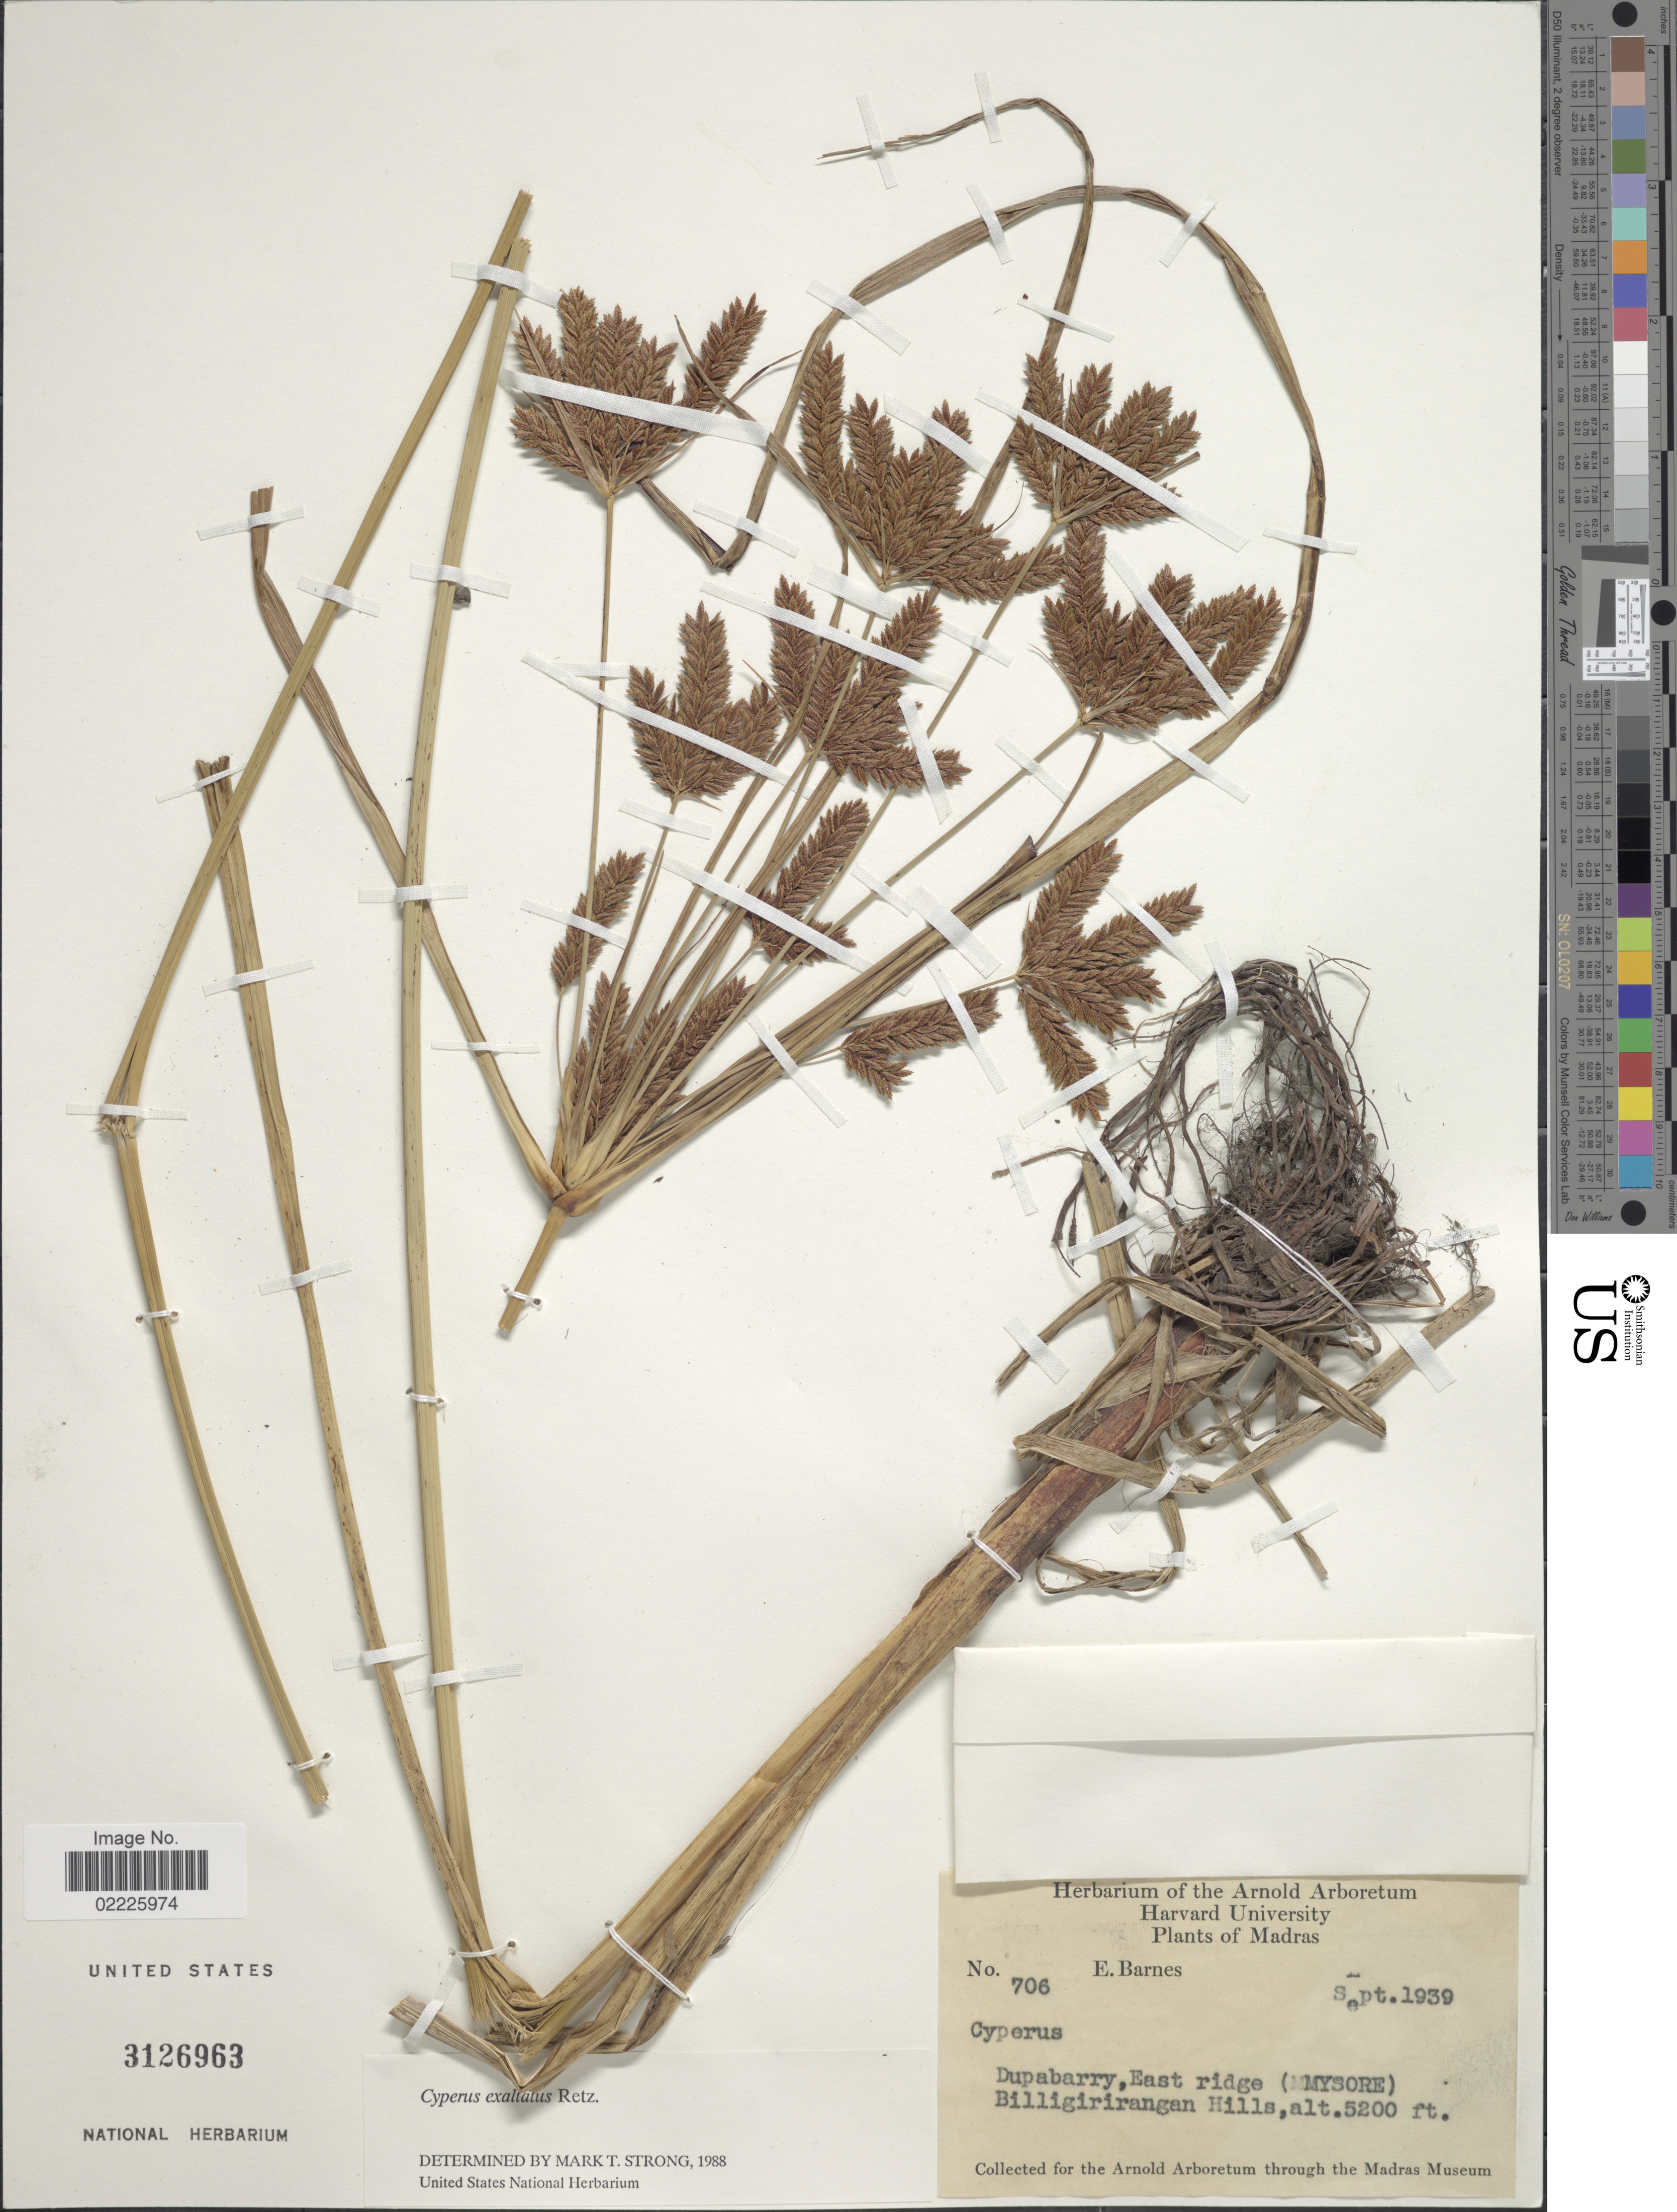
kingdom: Plantae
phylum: Tracheophyta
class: Liliopsida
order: Poales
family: Cyperaceae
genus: Cyperus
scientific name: Cyperus exaltatus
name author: Retz.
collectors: E. Barnes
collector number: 706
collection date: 1939-09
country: India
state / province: Karnataka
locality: Madras, Dupabarry, East ridge (Mysore) Billigirirangan Hills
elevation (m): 1585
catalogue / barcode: US 3126963